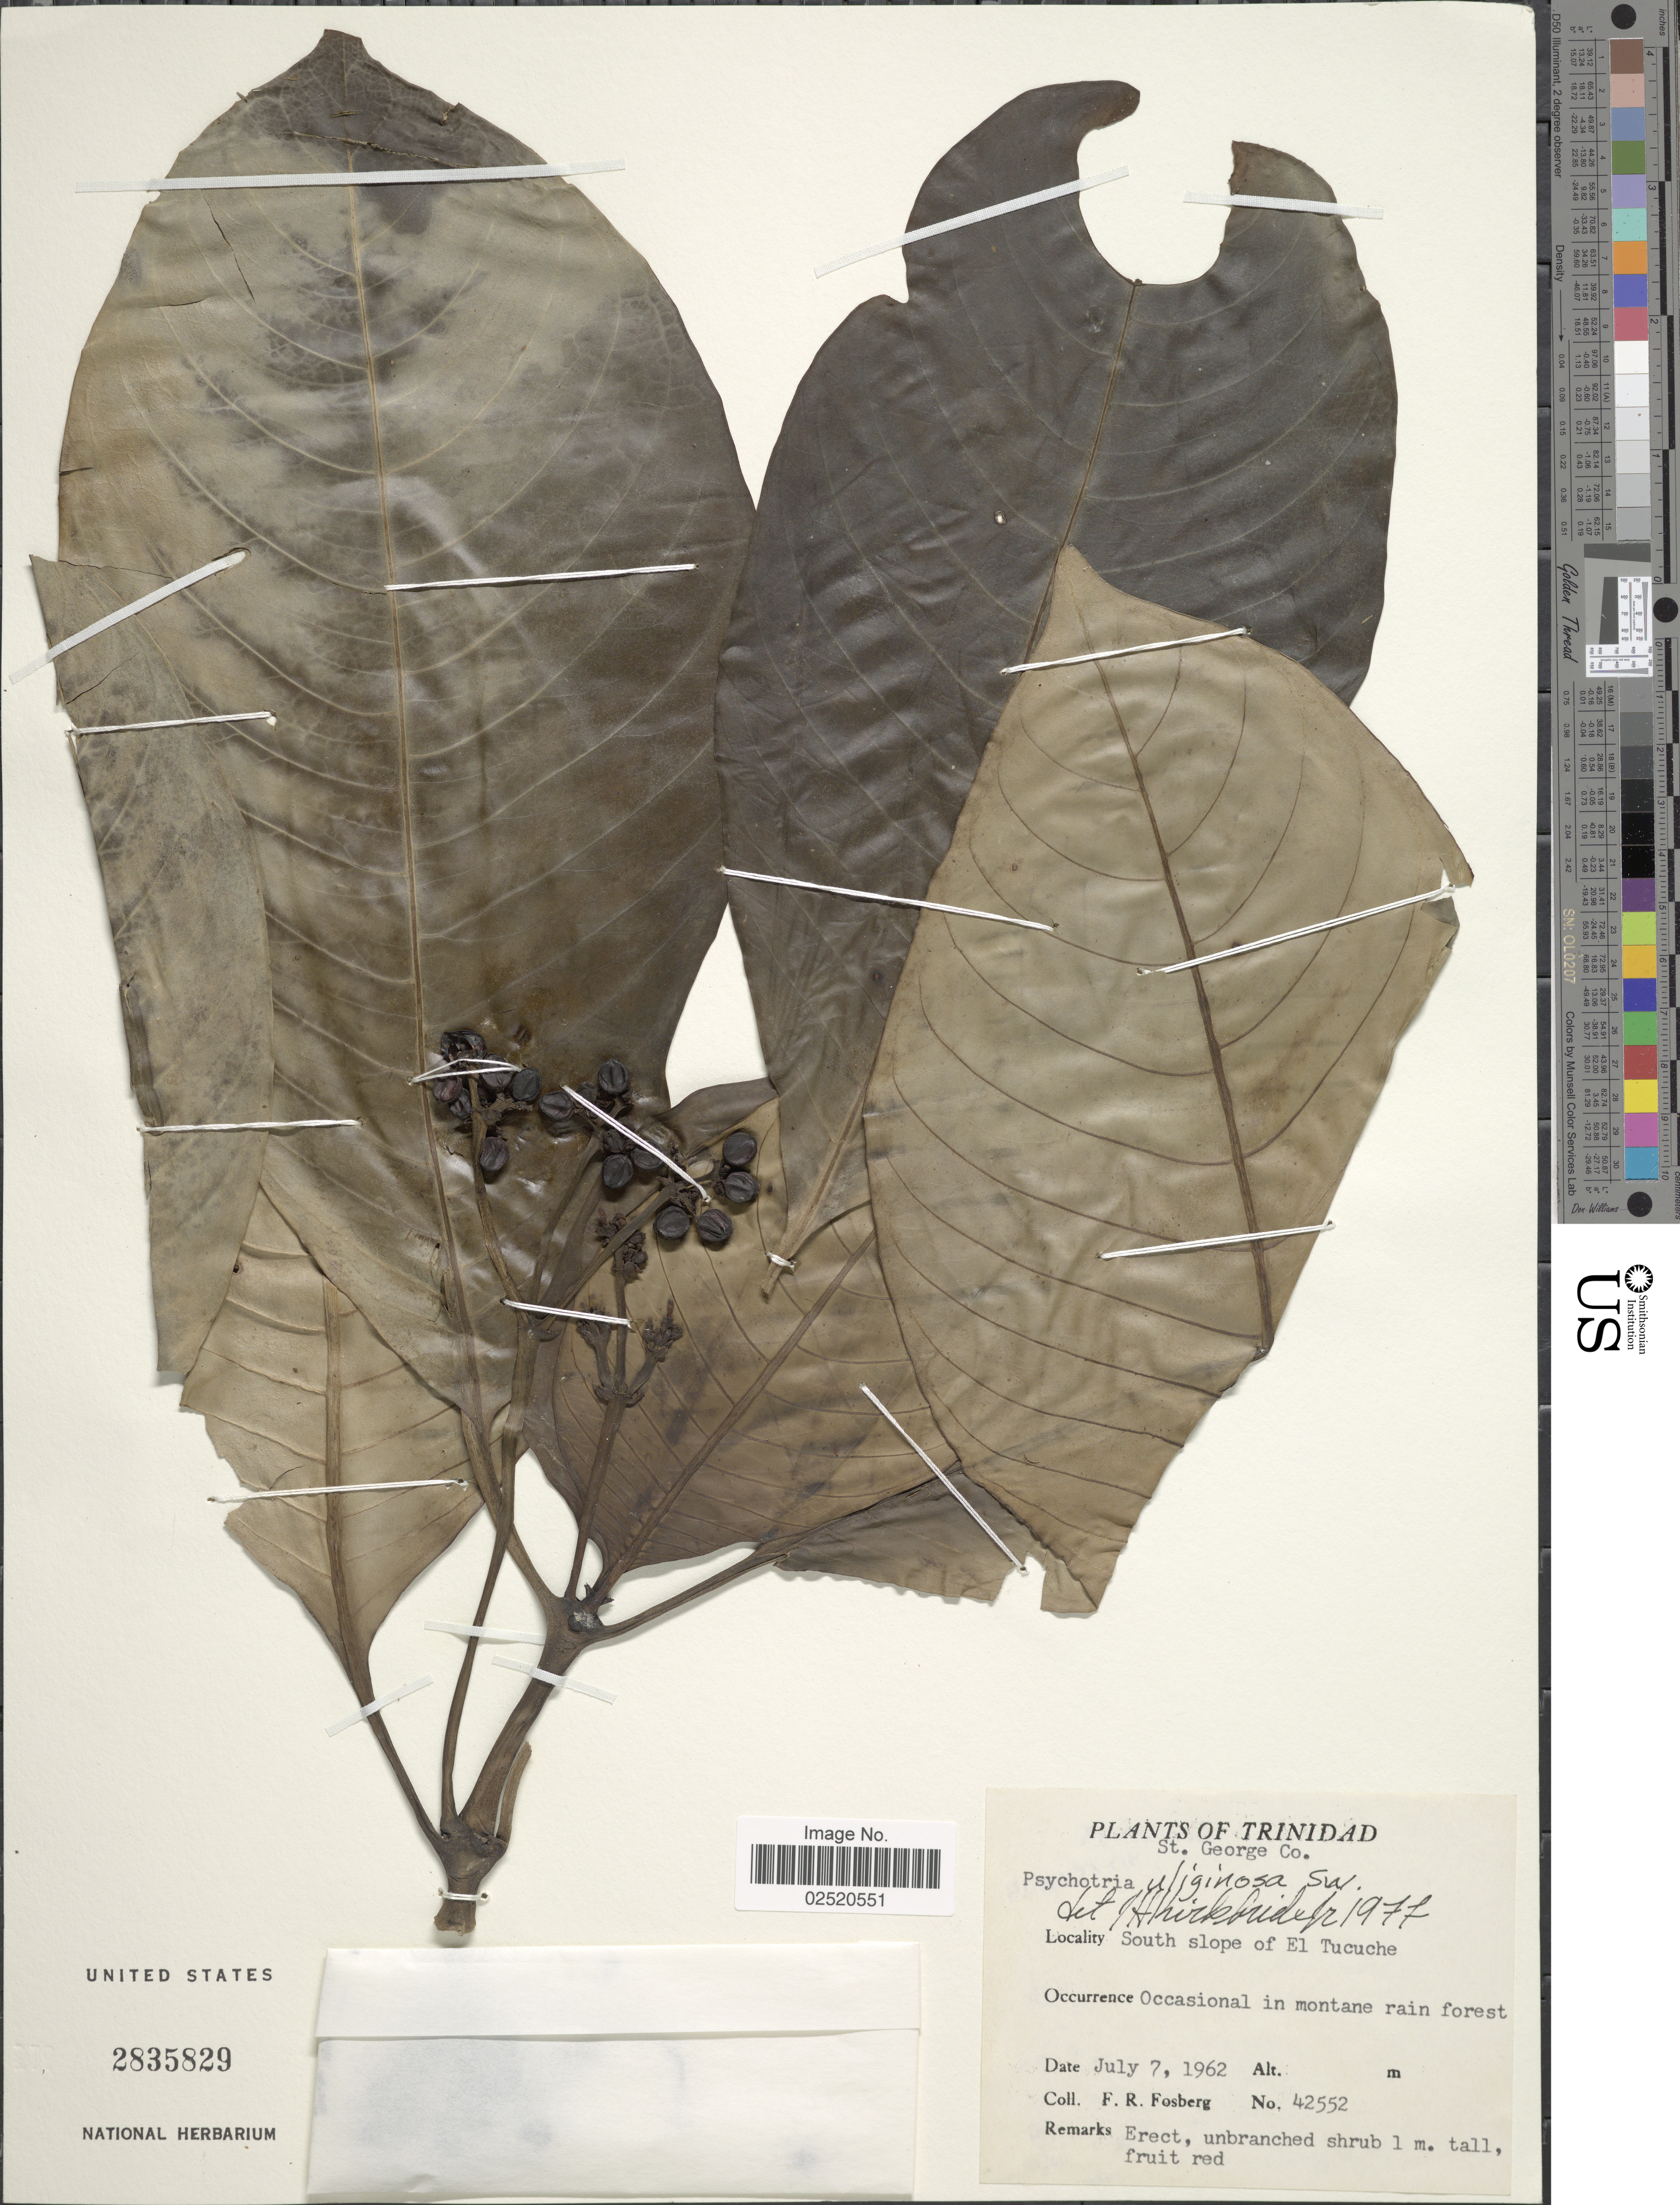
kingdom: Plantae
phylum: Tracheophyta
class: Magnoliopsida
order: Gentianales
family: Rubiaceae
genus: Psychotria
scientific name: Psychotria uliginosa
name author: Sw.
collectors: F. R. Fosberg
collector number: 42552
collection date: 1962-07-07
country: Trinidad and Tobago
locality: Trinidad. St. George Co. South slope of El Tucuche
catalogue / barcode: US 2835829